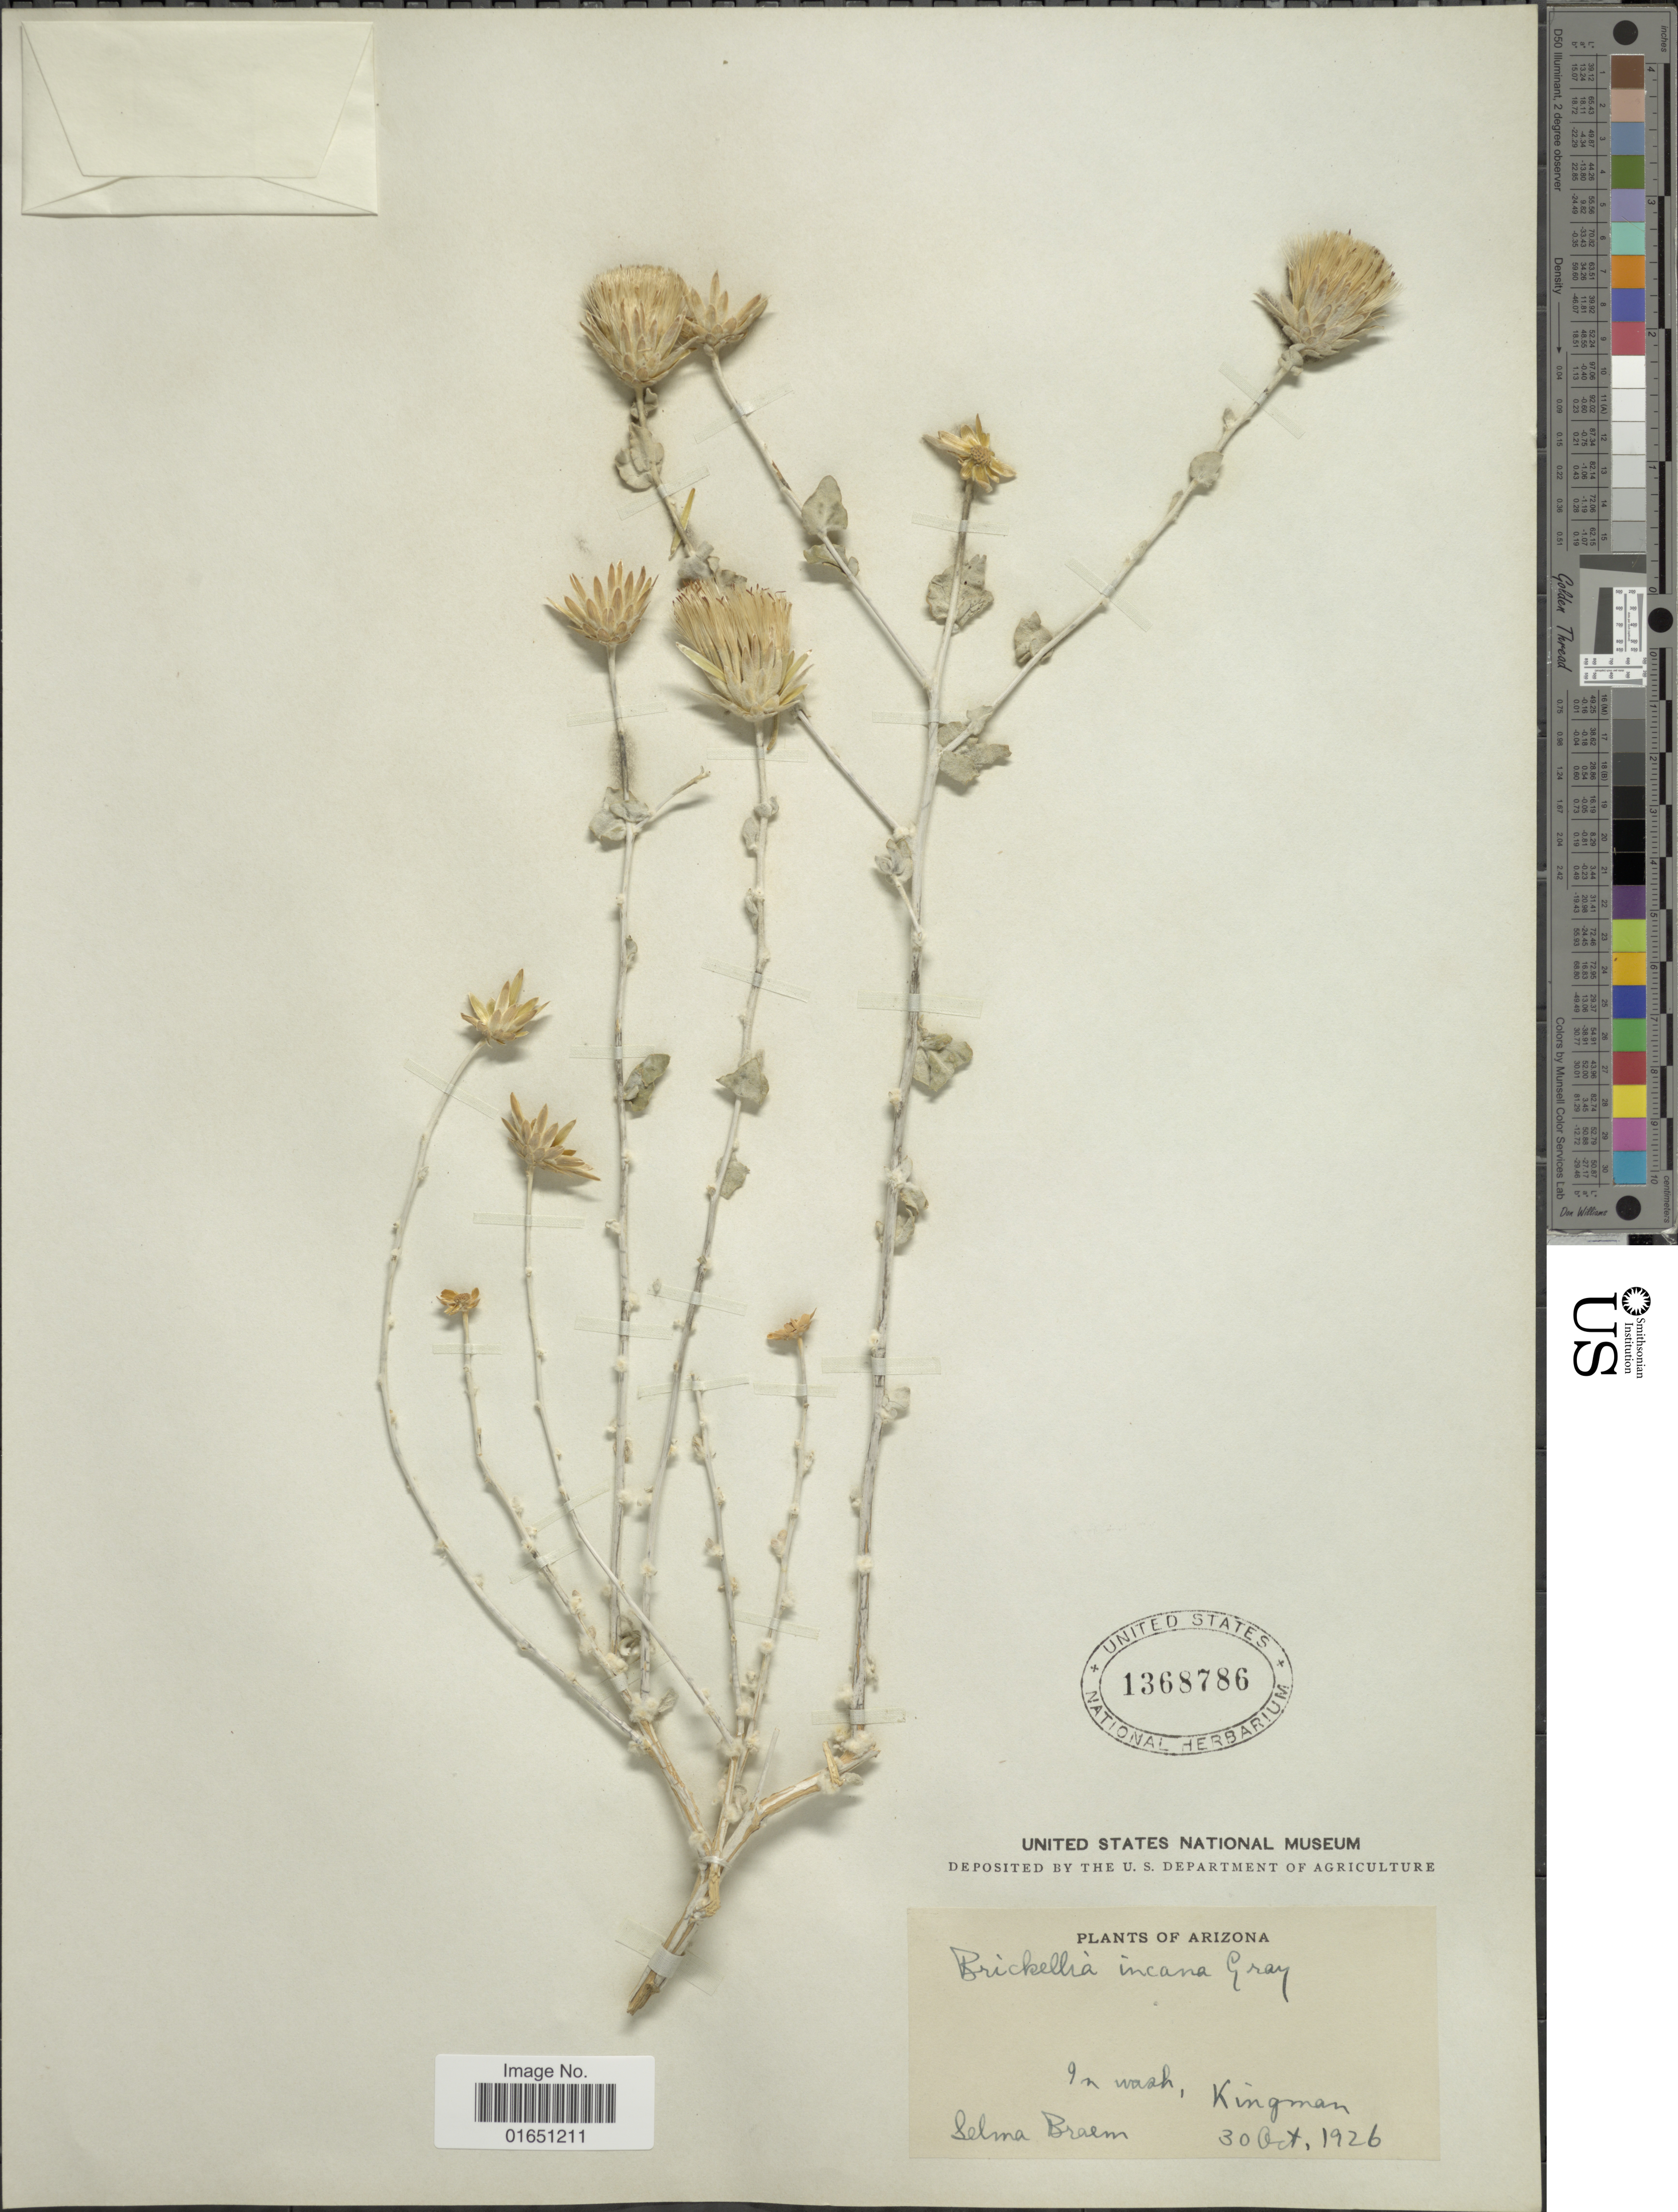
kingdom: Plantae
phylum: Tracheophyta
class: Magnoliopsida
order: Asterales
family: Asteraceae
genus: Brickellia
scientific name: Brickellia incana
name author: A. Gray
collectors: S. Braem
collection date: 1926-10-30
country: United States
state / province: Arizona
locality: In wash, Kingman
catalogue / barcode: US 1368786